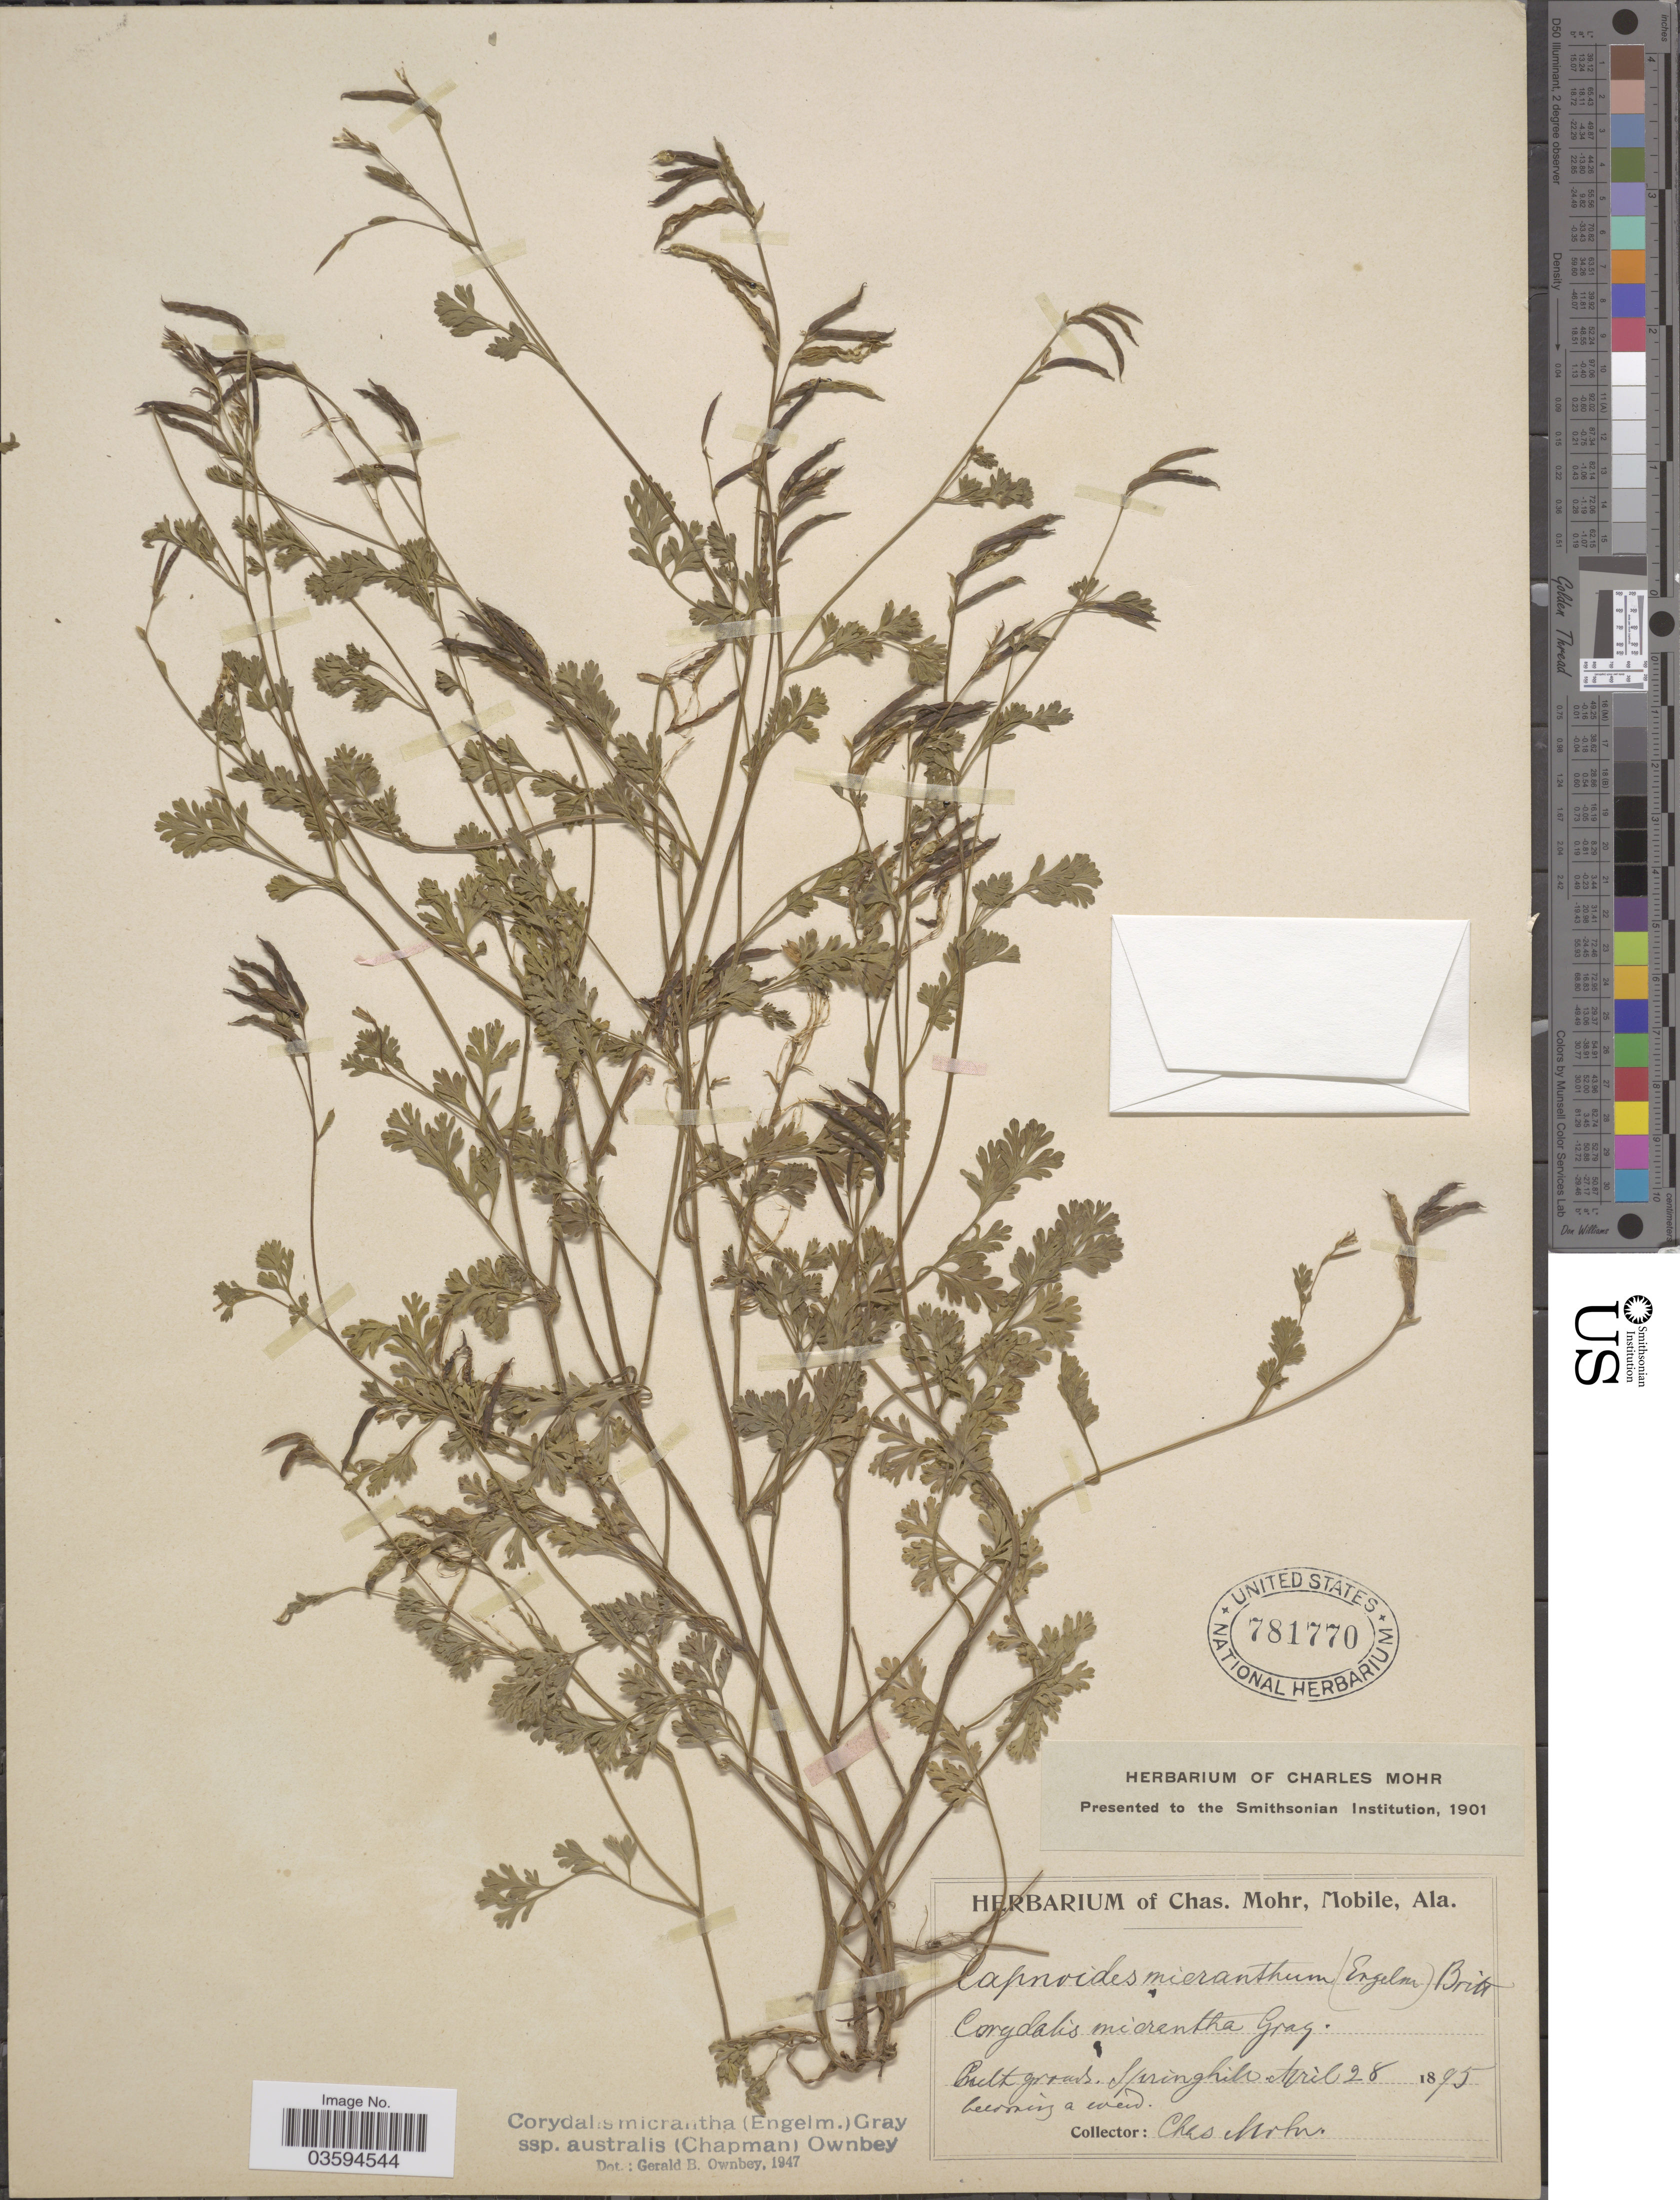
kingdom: Plantae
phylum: Tracheophyta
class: Magnoliopsida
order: Ranunculales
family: Papaveraceae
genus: Corydalis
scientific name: Corydalis micrantha subsp. australis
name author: (Chapm.) G.B. Ownbey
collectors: Mohr, C. T. (herbarium)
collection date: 1895-04-28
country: United States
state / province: Alabama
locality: Springhill.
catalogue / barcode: US 781770